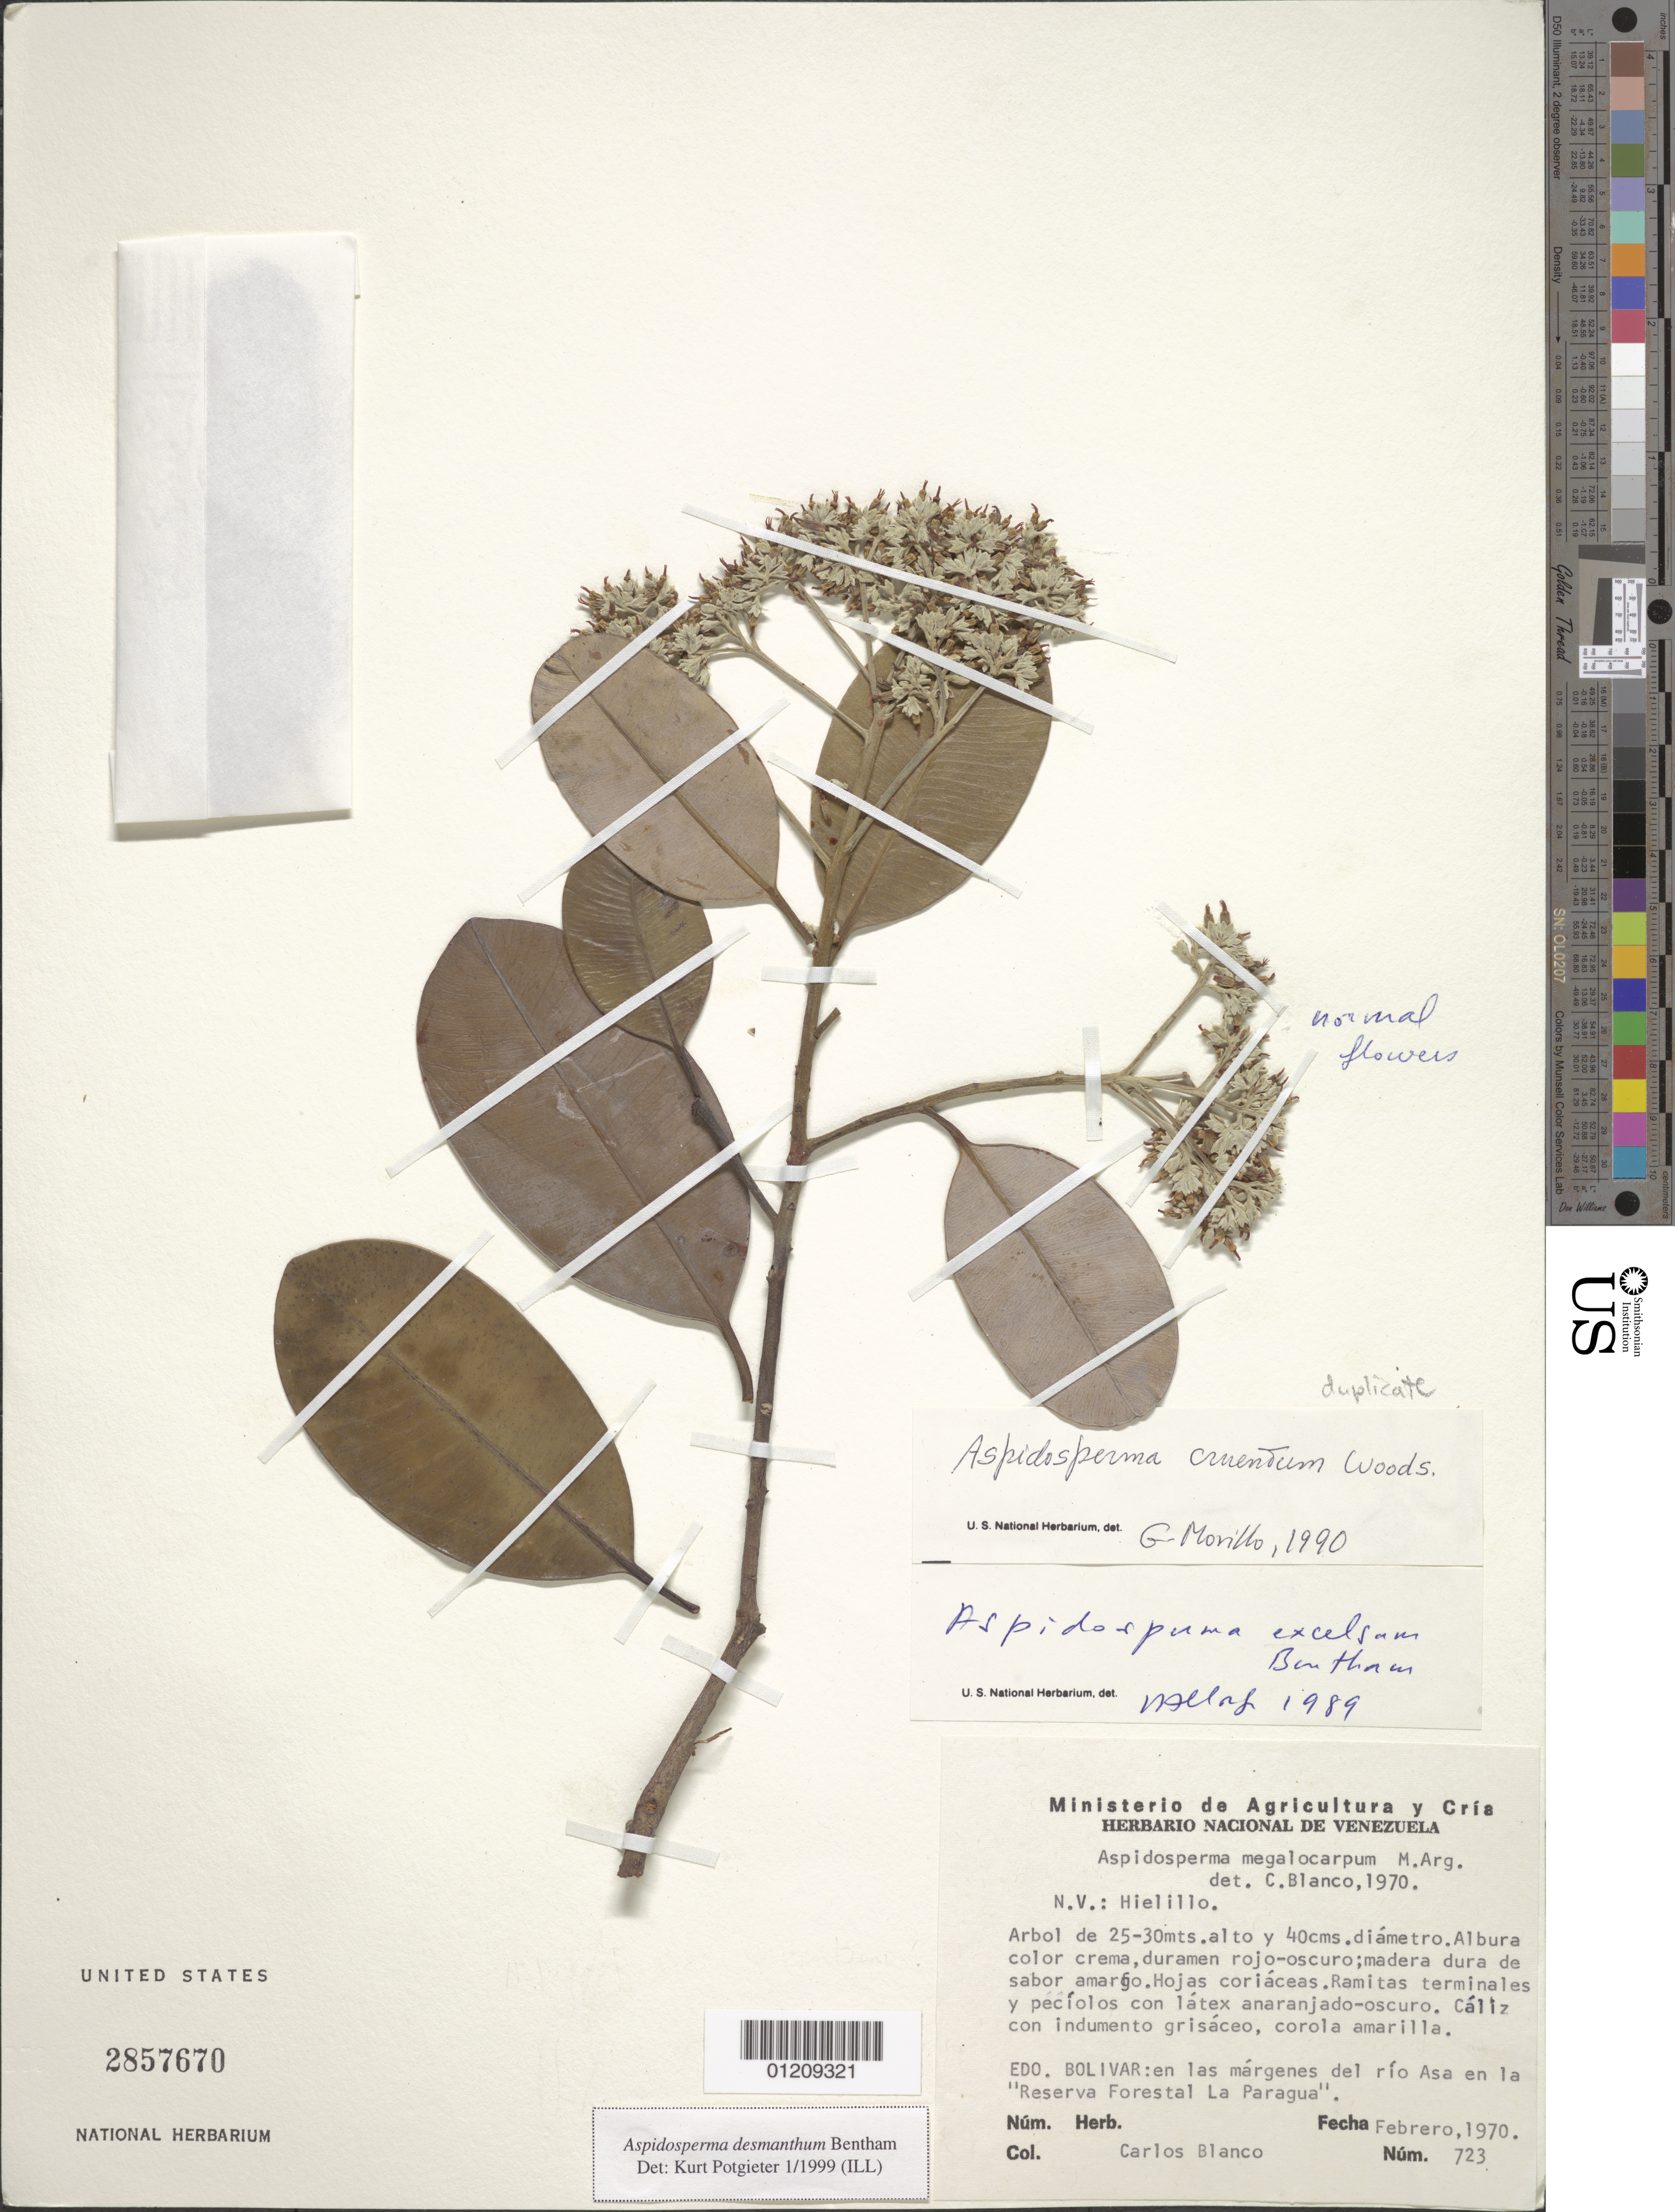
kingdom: Plantae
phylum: Tracheophyta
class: Magnoliopsida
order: Gentianales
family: Apocynaceae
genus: Aspidosperma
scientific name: Aspidosperma cruentum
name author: Woodson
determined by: Morillo, G. N.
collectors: C. A. Blanco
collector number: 723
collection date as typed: Feb-70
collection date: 1970-02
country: Venezuela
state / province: Bolívar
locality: Reserva Forestal "La Paragua"; Río Asa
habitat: Margenes del rio Asa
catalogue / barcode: US 2857670